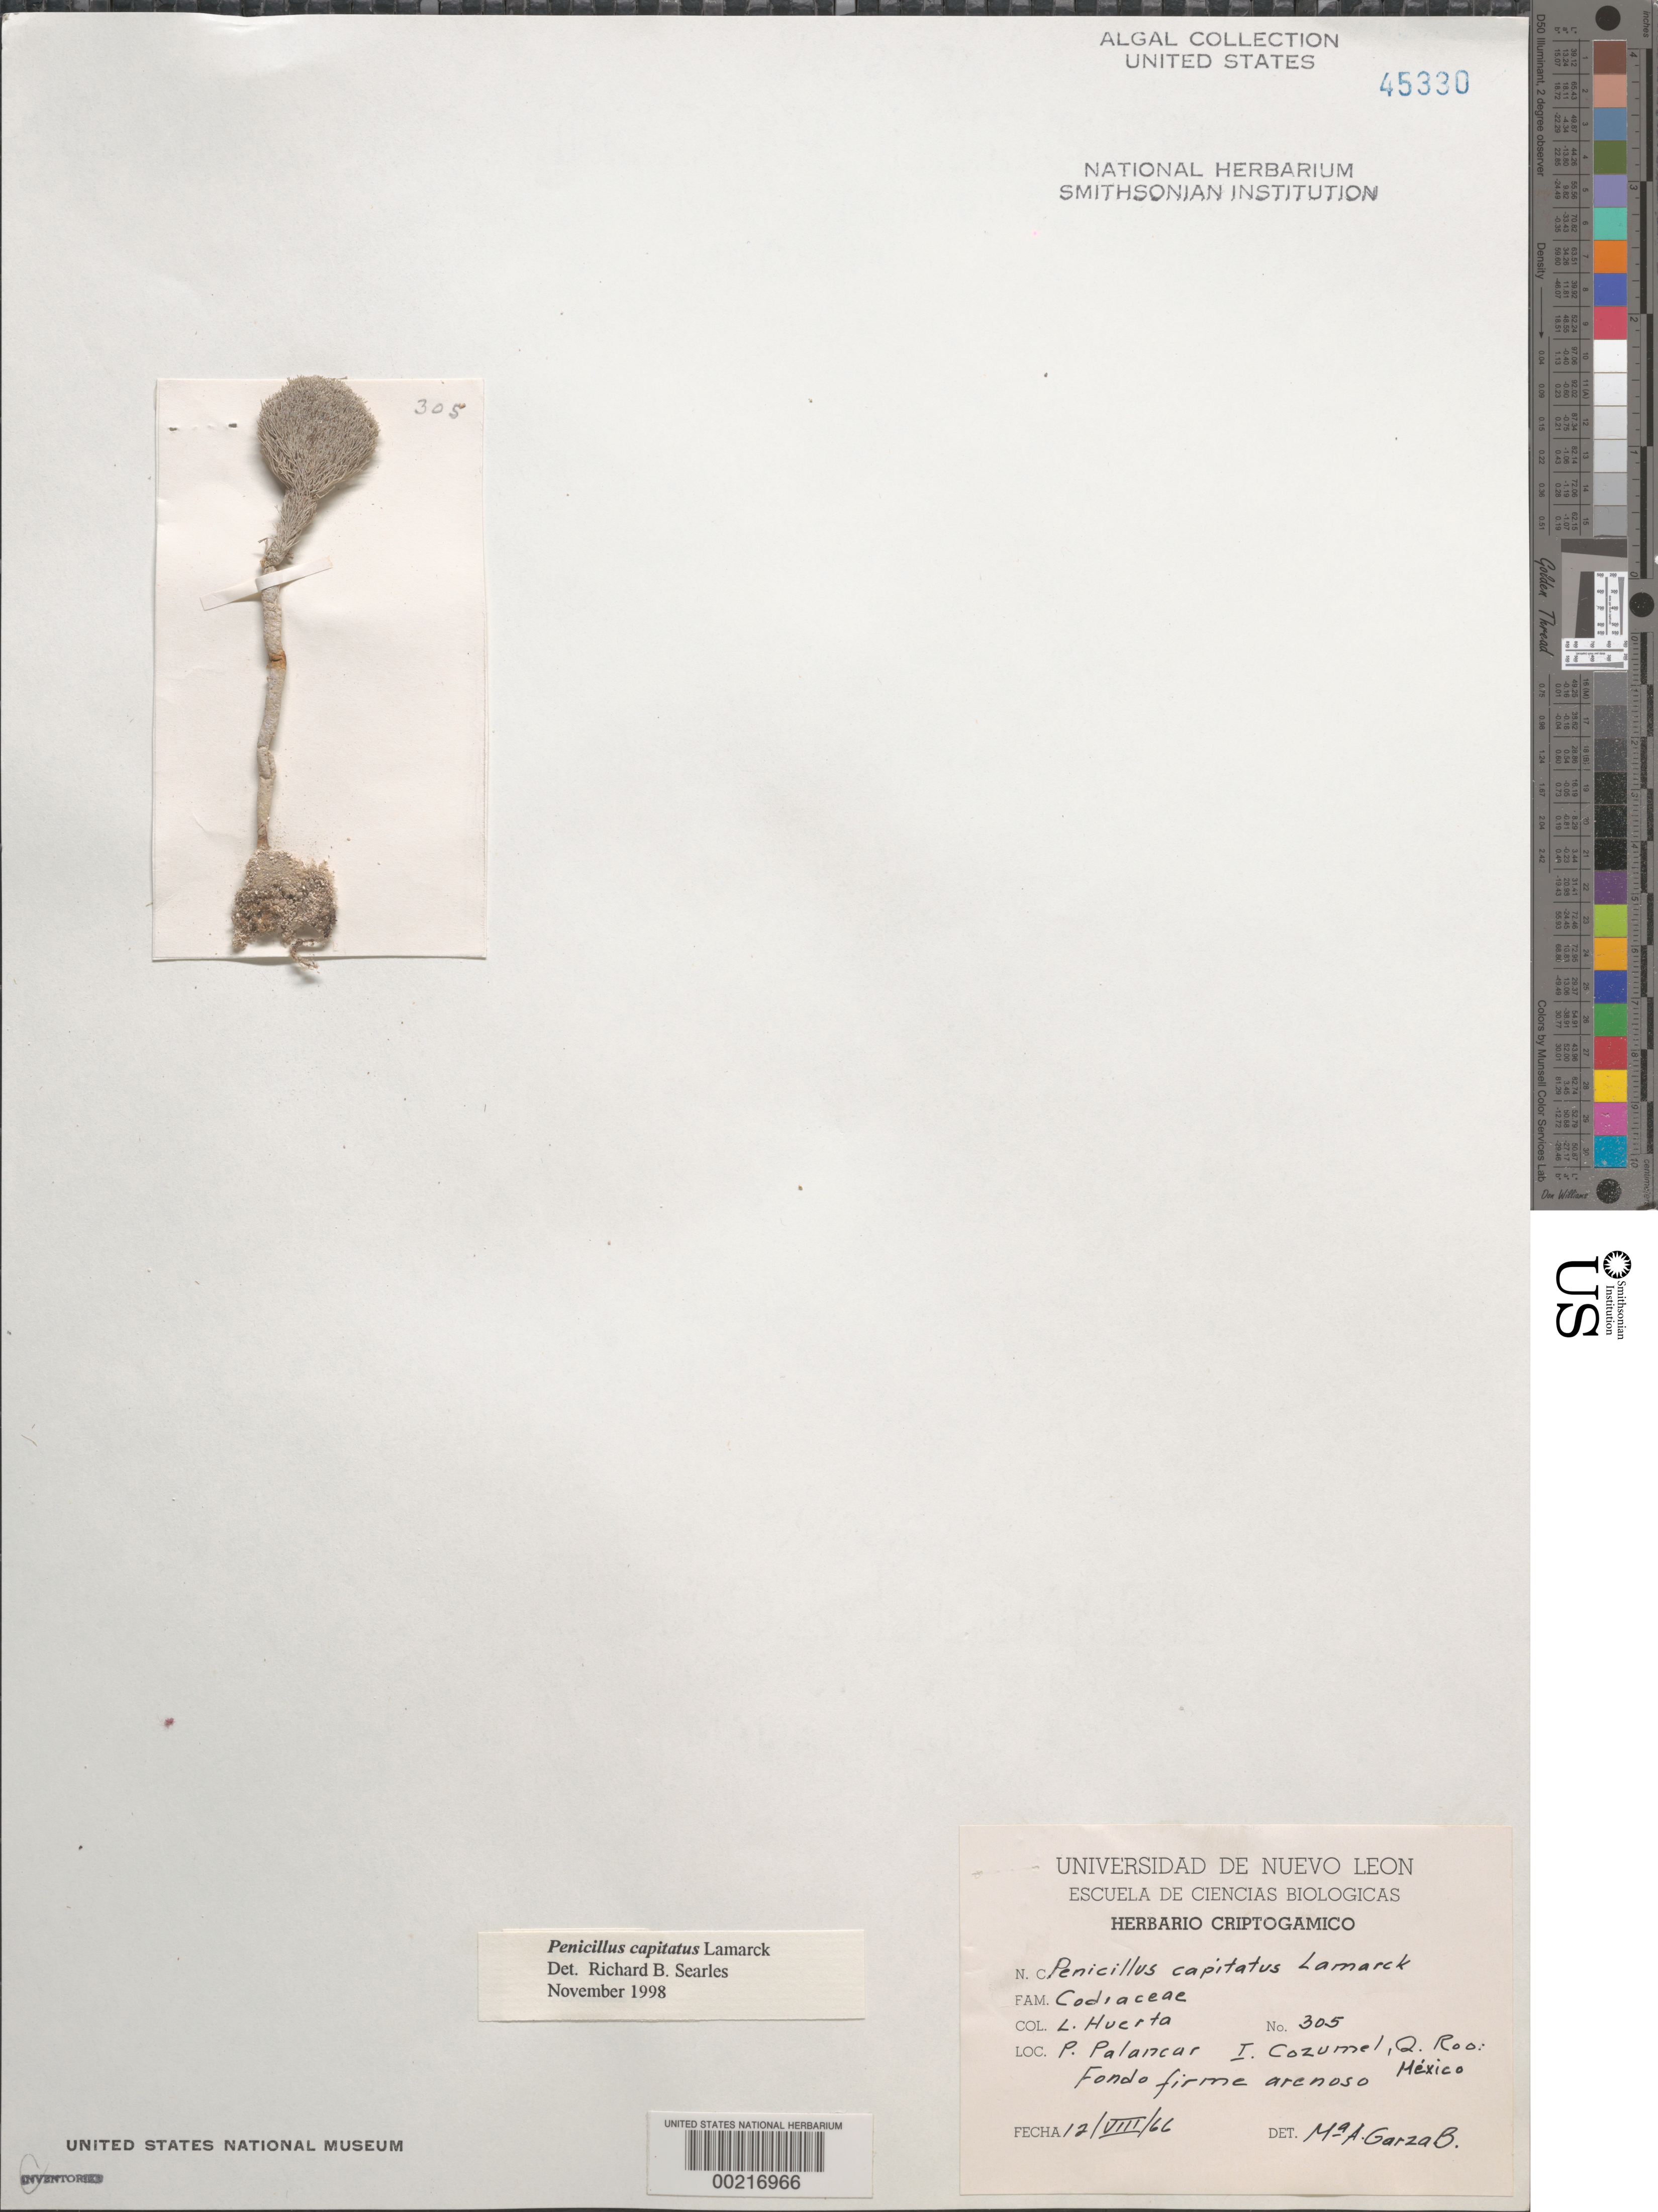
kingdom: Plantae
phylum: Chlorophyta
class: Ulvophyceae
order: Bryopsidales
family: Udoteaceae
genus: Penicillus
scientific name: Penicillus capitatus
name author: Lam.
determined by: Garza Barrientos, M. A.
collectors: L. Huerta M.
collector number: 305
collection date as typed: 12 Aug 1966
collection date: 1966-08-12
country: Mexico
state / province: Quintana Roo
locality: Isla cozumel, punta palancar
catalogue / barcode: US 45330